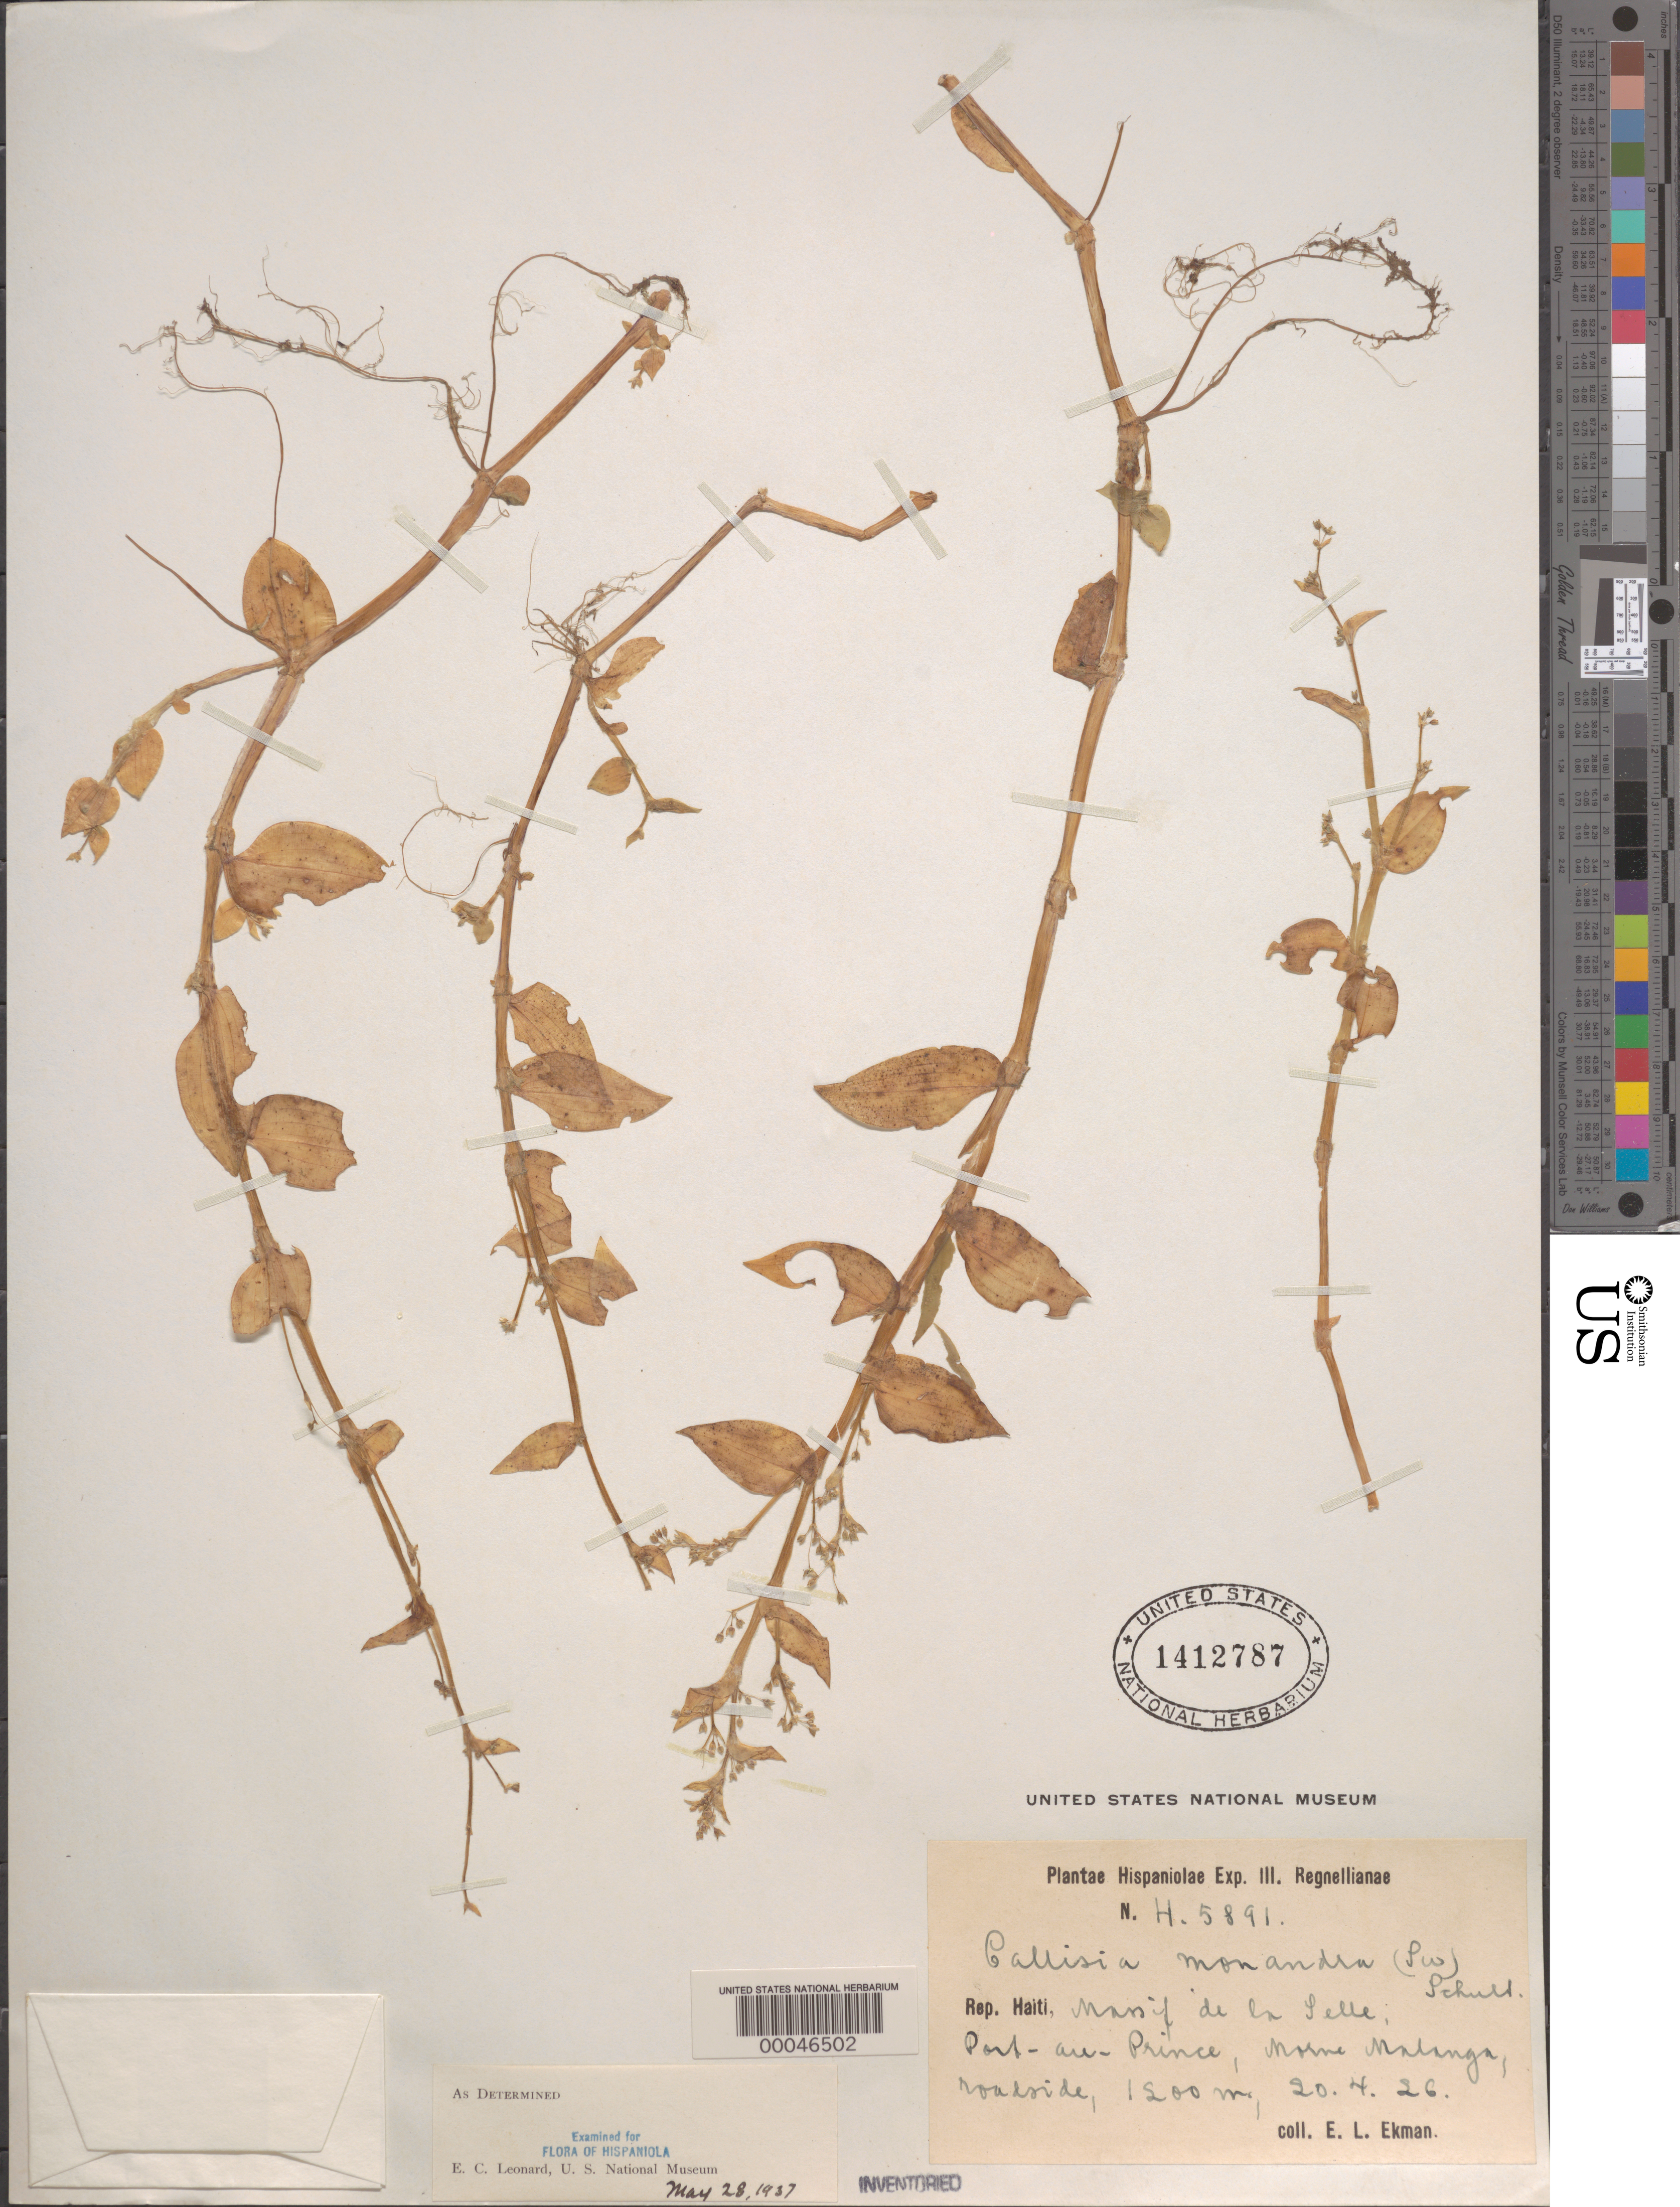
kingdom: Plantae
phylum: Tracheophyta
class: Liliopsida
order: Commelinales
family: Commelinaceae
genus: Callisia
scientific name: Callisia monandra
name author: (Sw.) Schult. & Schult. f.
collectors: E. L. Ekman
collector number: N.h.5891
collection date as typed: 20 Apr 1926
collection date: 1926-04-20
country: Haiti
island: Hispaniola Island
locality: Massif de la selle, port-au-prince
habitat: Roadside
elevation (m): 1200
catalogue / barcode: US 1412787